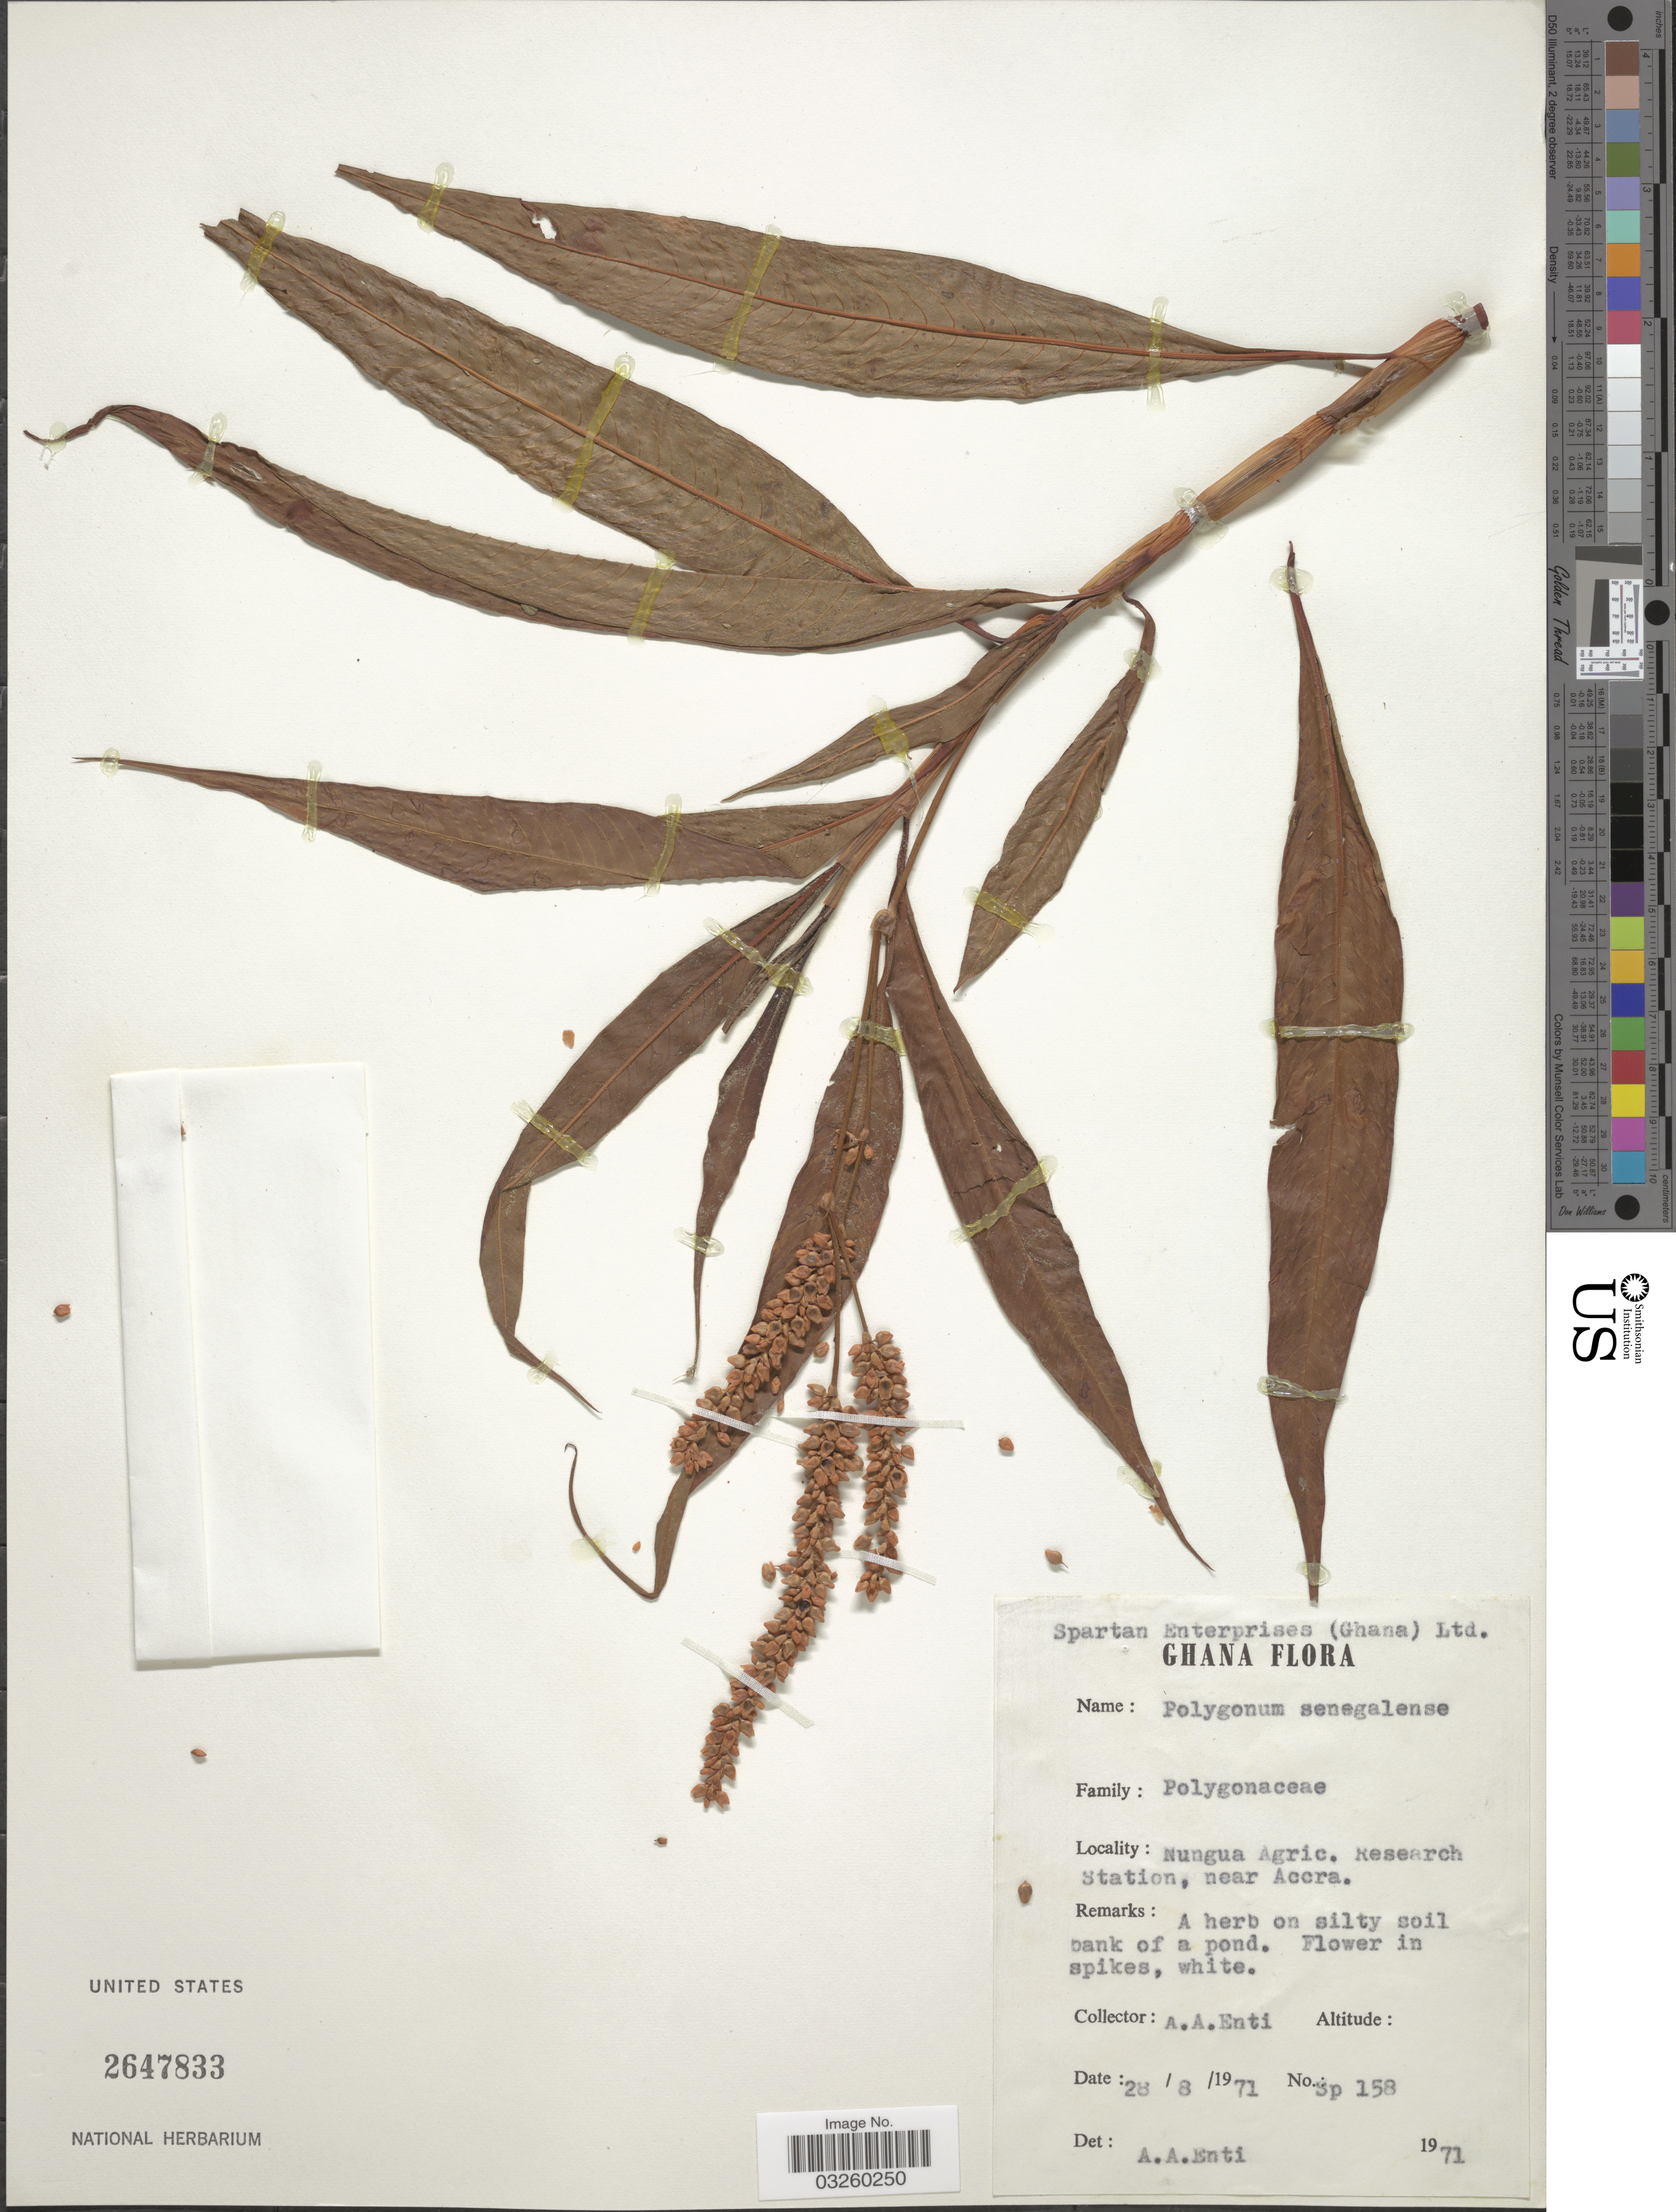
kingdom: Plantae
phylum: Tracheophyta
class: Magnoliopsida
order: Caryophyllales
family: Polygonaceae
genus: Polygonum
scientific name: Polygonum senegalense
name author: Meisn.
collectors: A. Enti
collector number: Sp 158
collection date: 1971-08-28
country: Ghana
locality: Nungua Agric. Research Station, near Accra.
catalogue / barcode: US 2647833